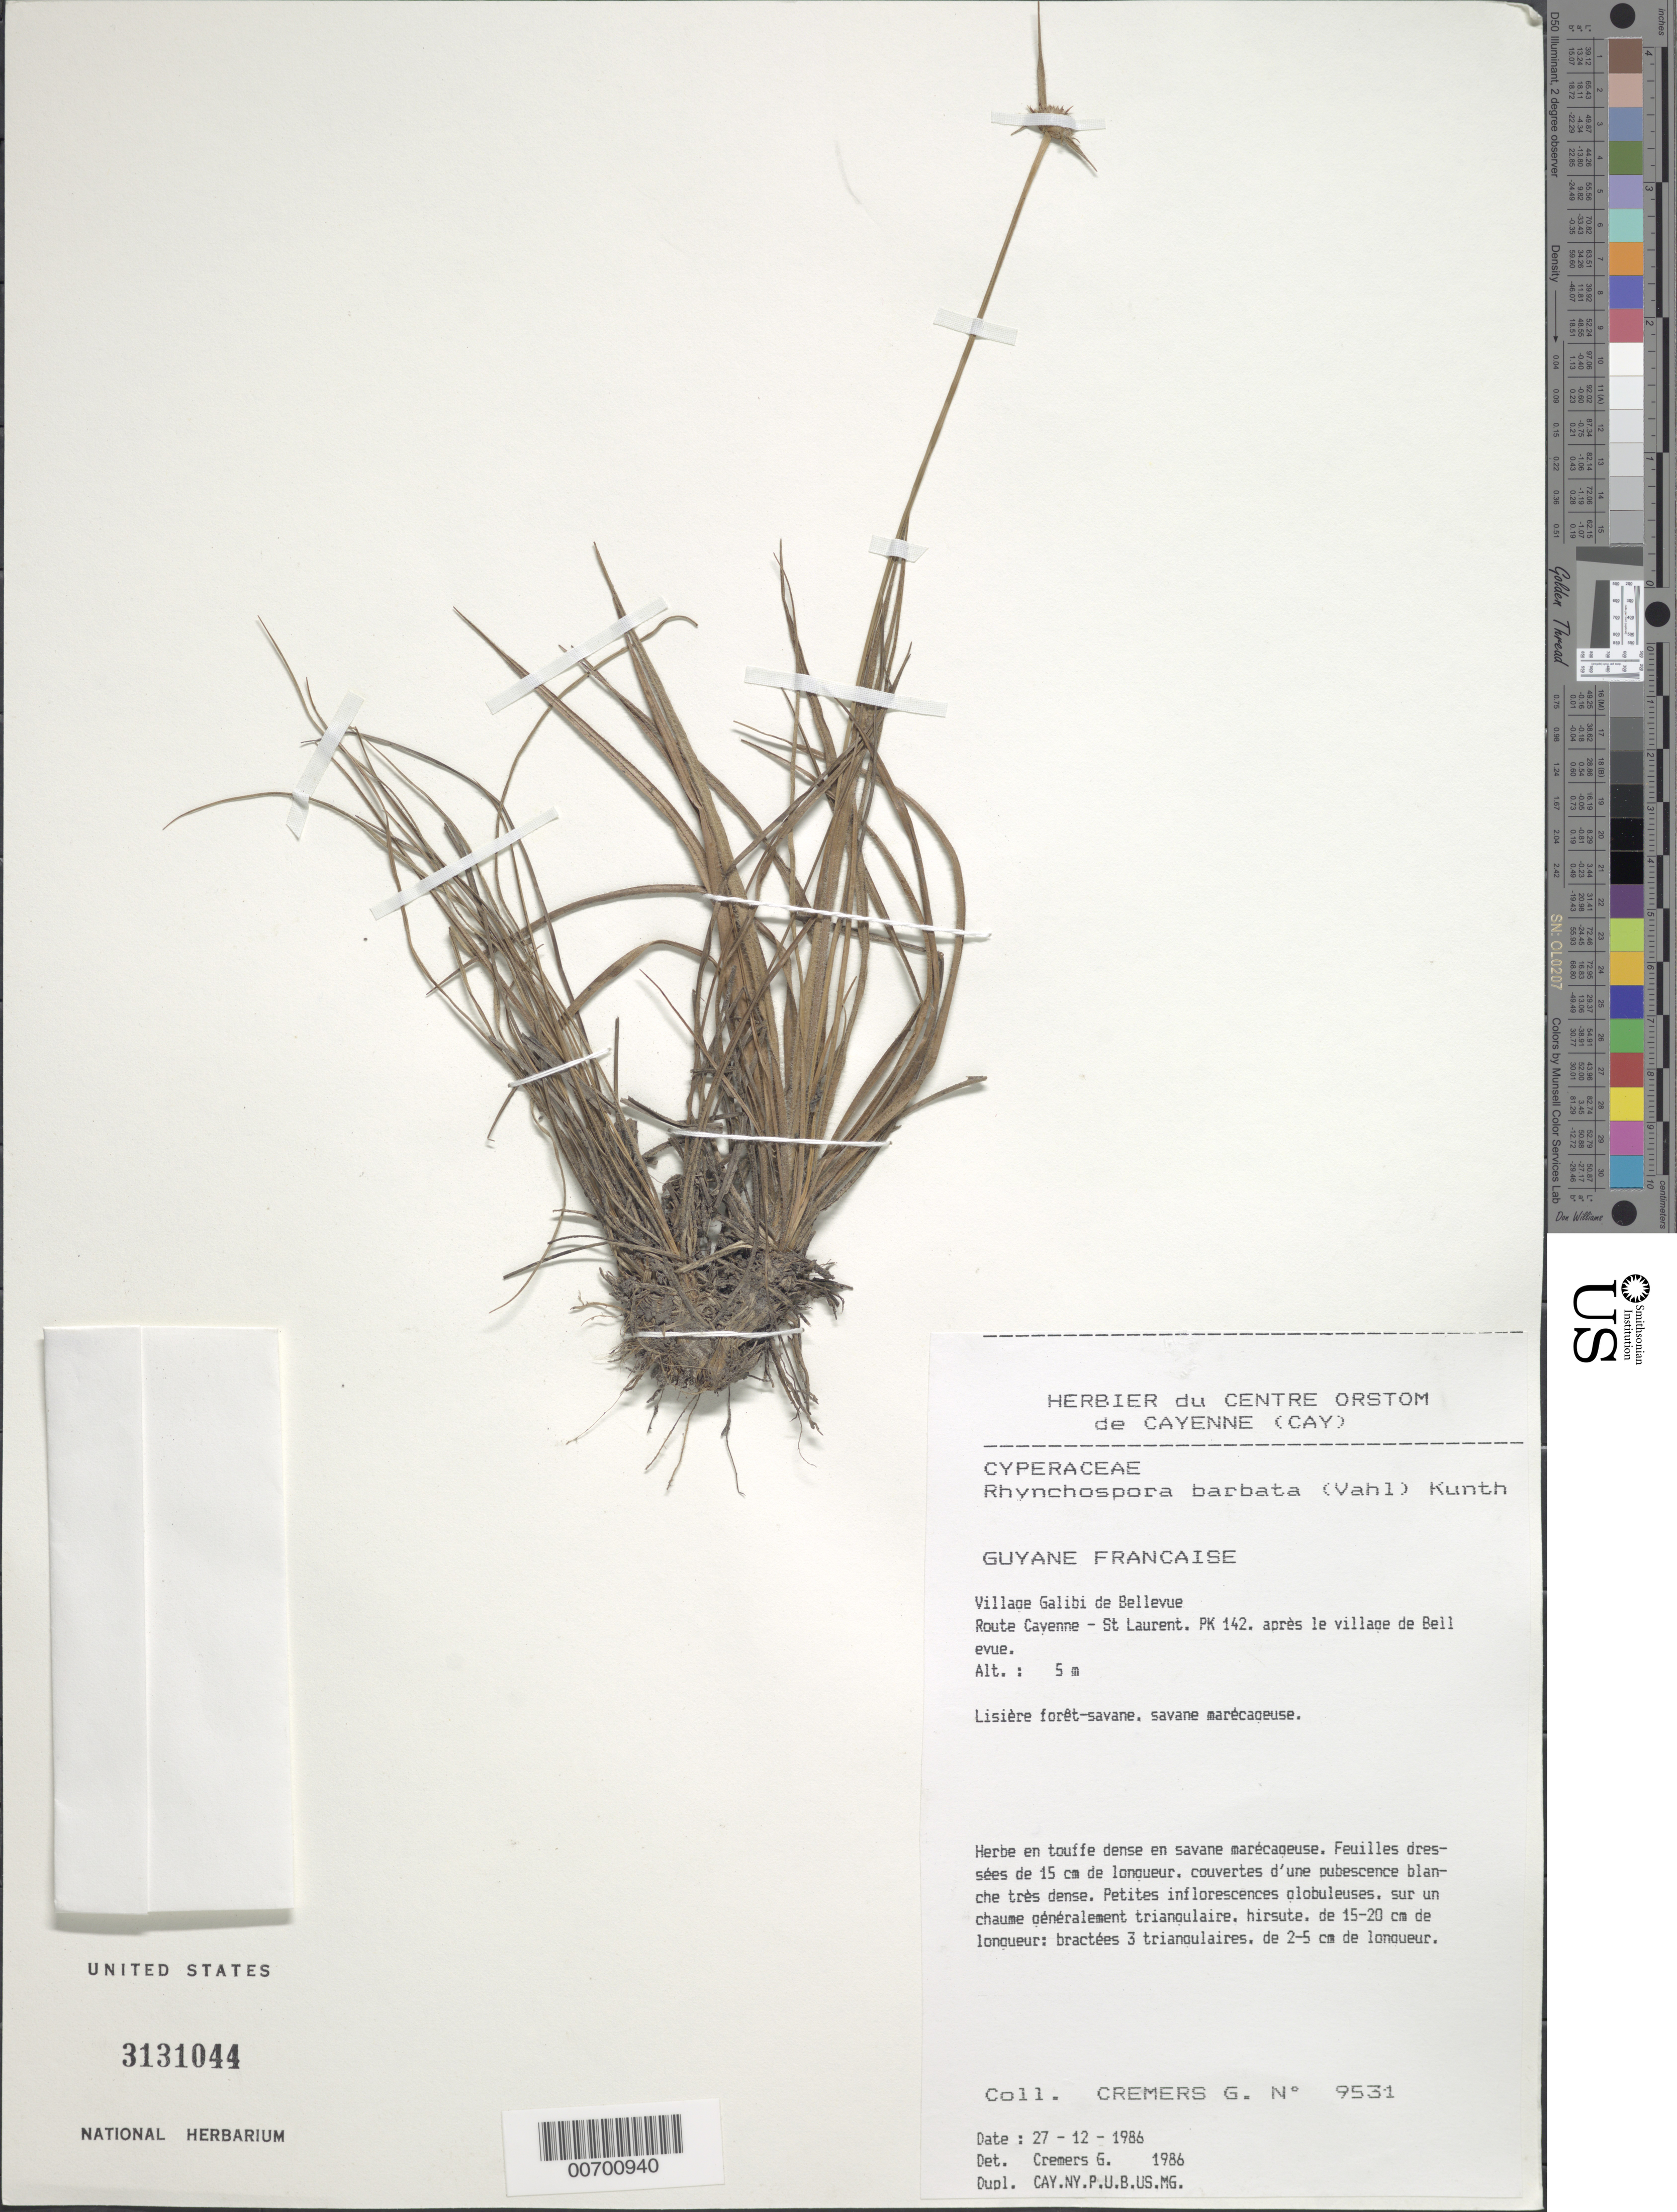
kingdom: Plantae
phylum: Tracheophyta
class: Liliopsida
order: Poales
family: Cyperaceae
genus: Rhynchospora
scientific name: Rhynchospora barbata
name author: (Vahl) Kunth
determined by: Alves, K.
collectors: G. Cremers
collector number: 9531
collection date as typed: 27-Dec-86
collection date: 1986-12-27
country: French Guiana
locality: Village Galibi de Bellevue, route Cayenne-St. Laurent PK 142, apres le village de Bellevue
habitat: Lisiere forest-savanne, savane marécageuse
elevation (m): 5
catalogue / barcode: US 3131044